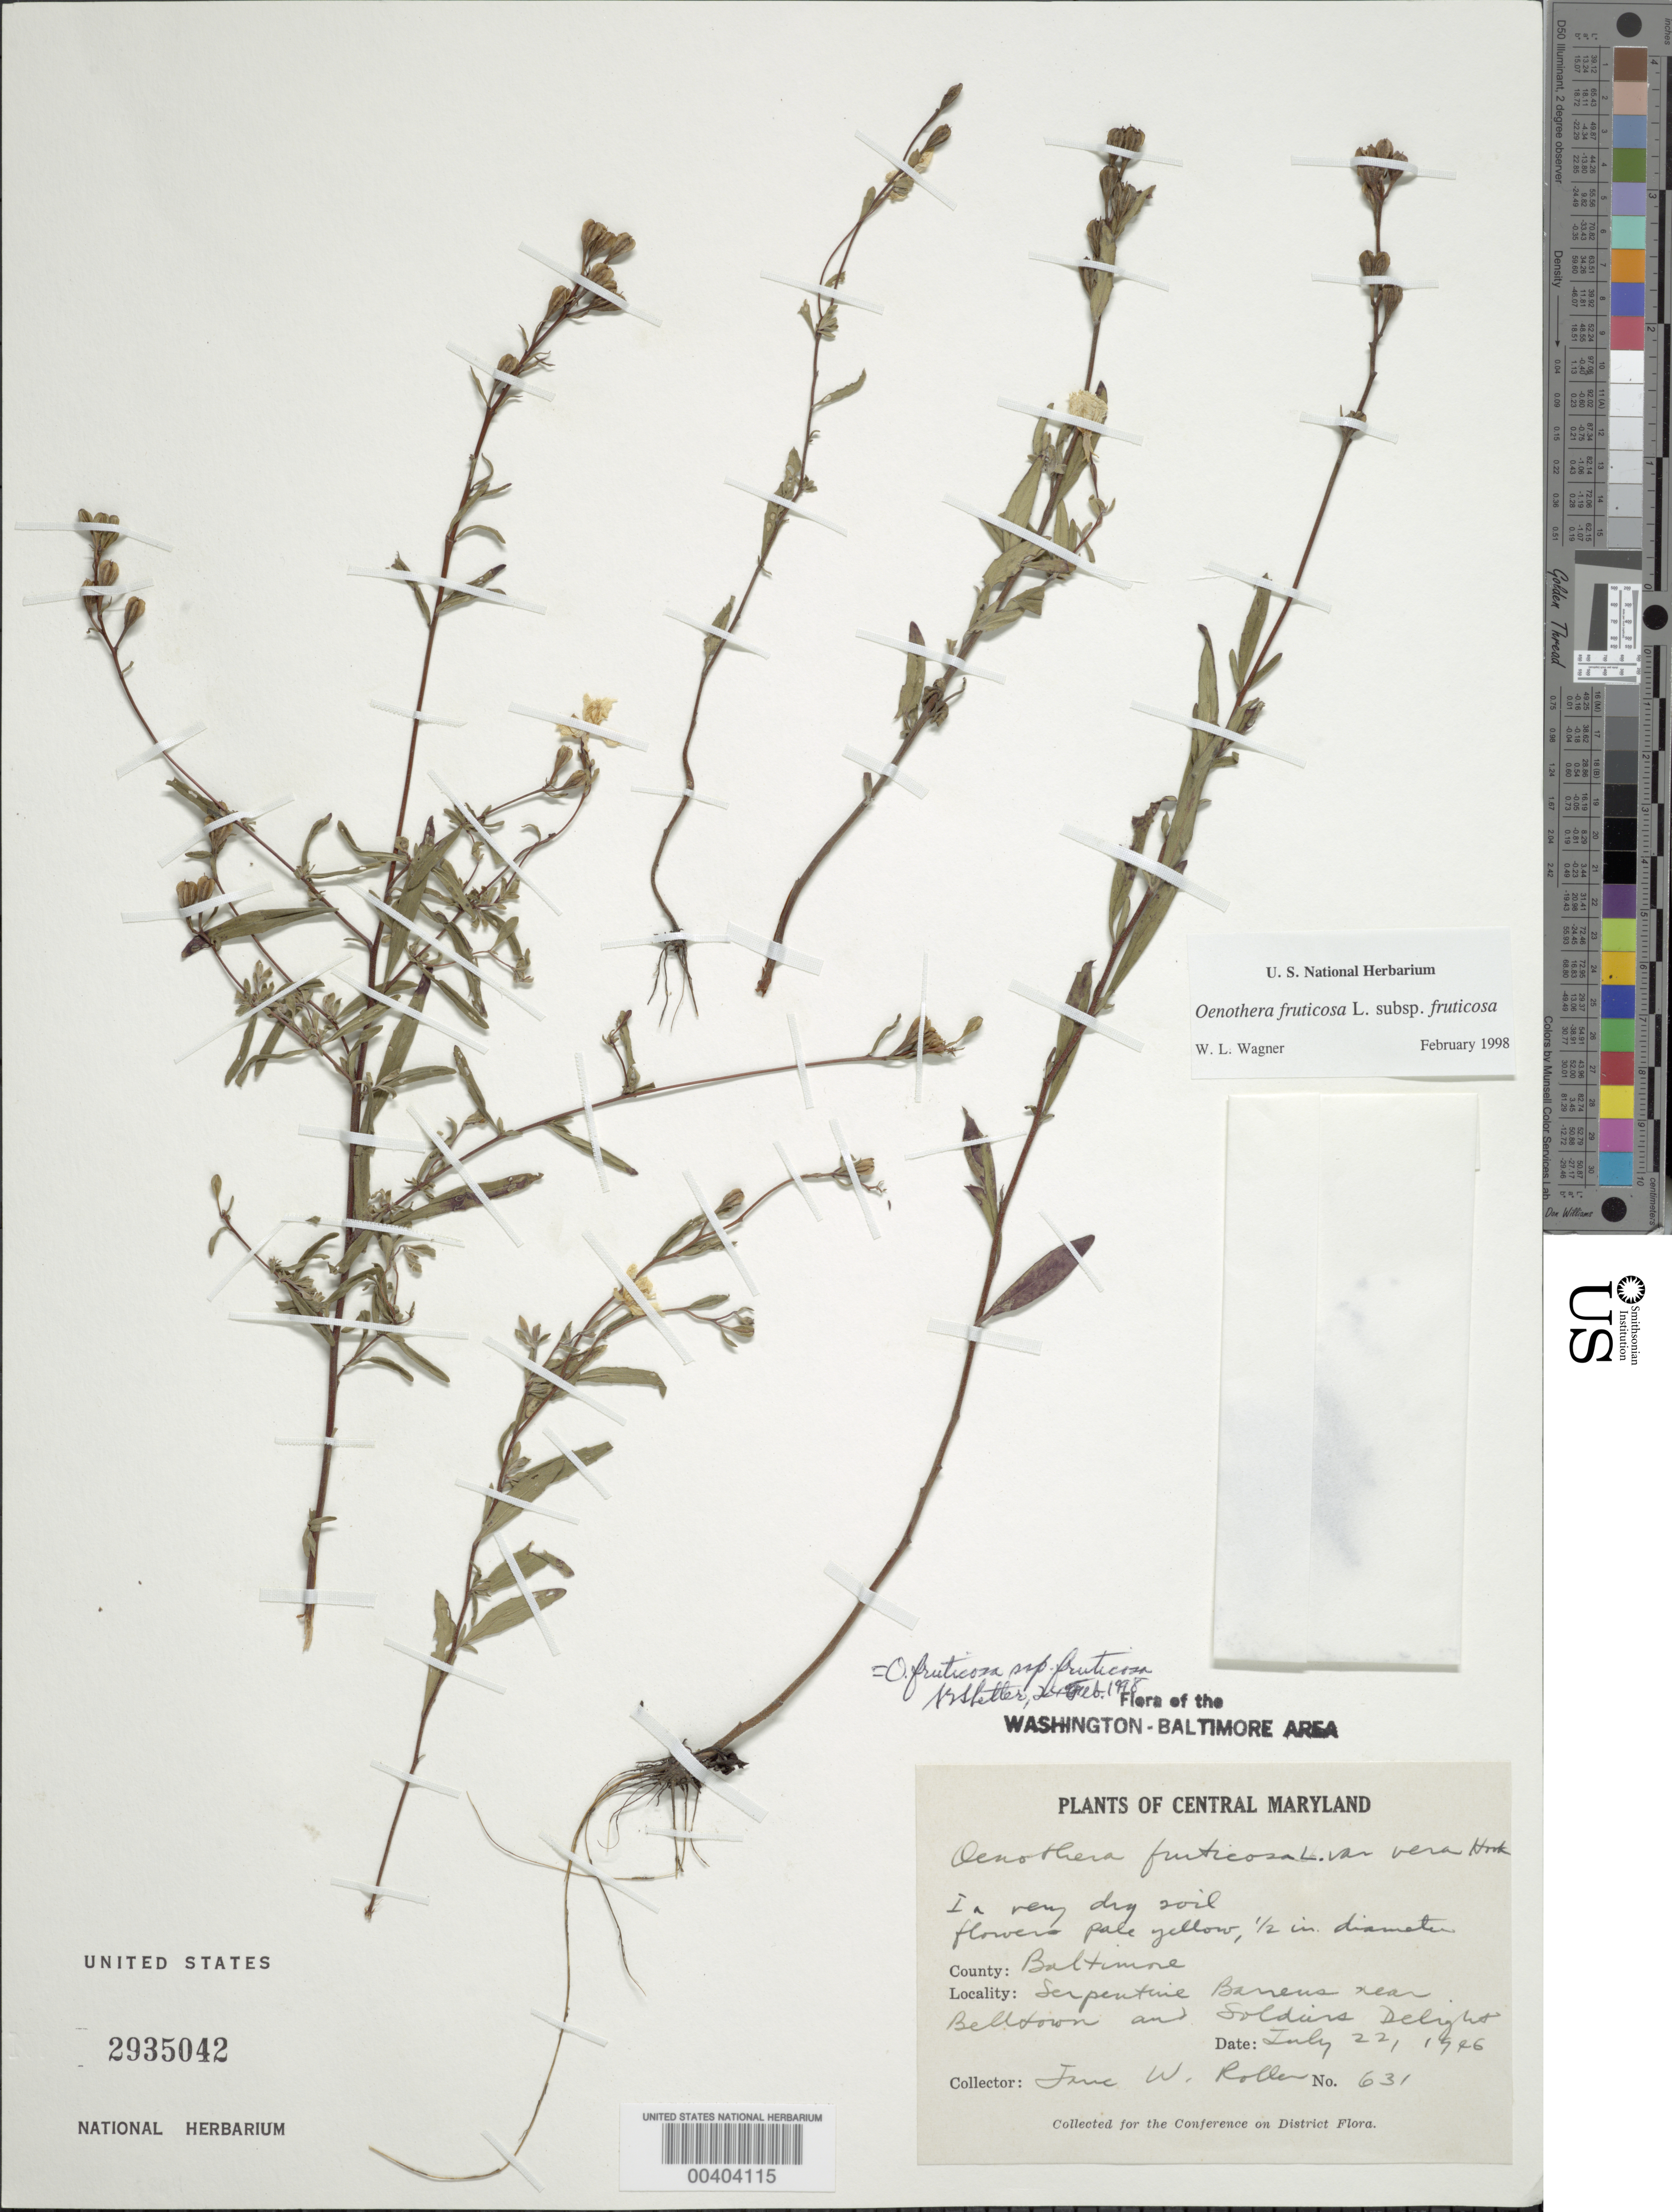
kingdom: Plantae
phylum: Tracheophyta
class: Magnoliopsida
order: Myrtales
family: Onagraceae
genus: Oenothera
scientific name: Oenothera fruticosa subsp. fruticosa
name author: L.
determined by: Wagner, W. L., (BOT), Smithsonian Institution - National Museum of Natural History (UNITED STATES)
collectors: J. W. Roller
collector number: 631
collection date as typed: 22 Jul 1946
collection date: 1946-07-22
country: United States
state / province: Maryland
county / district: Baltimore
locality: Near Belltown and Soldiers Delight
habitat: Serpentine barrens, very dry soil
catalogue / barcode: US 2935042